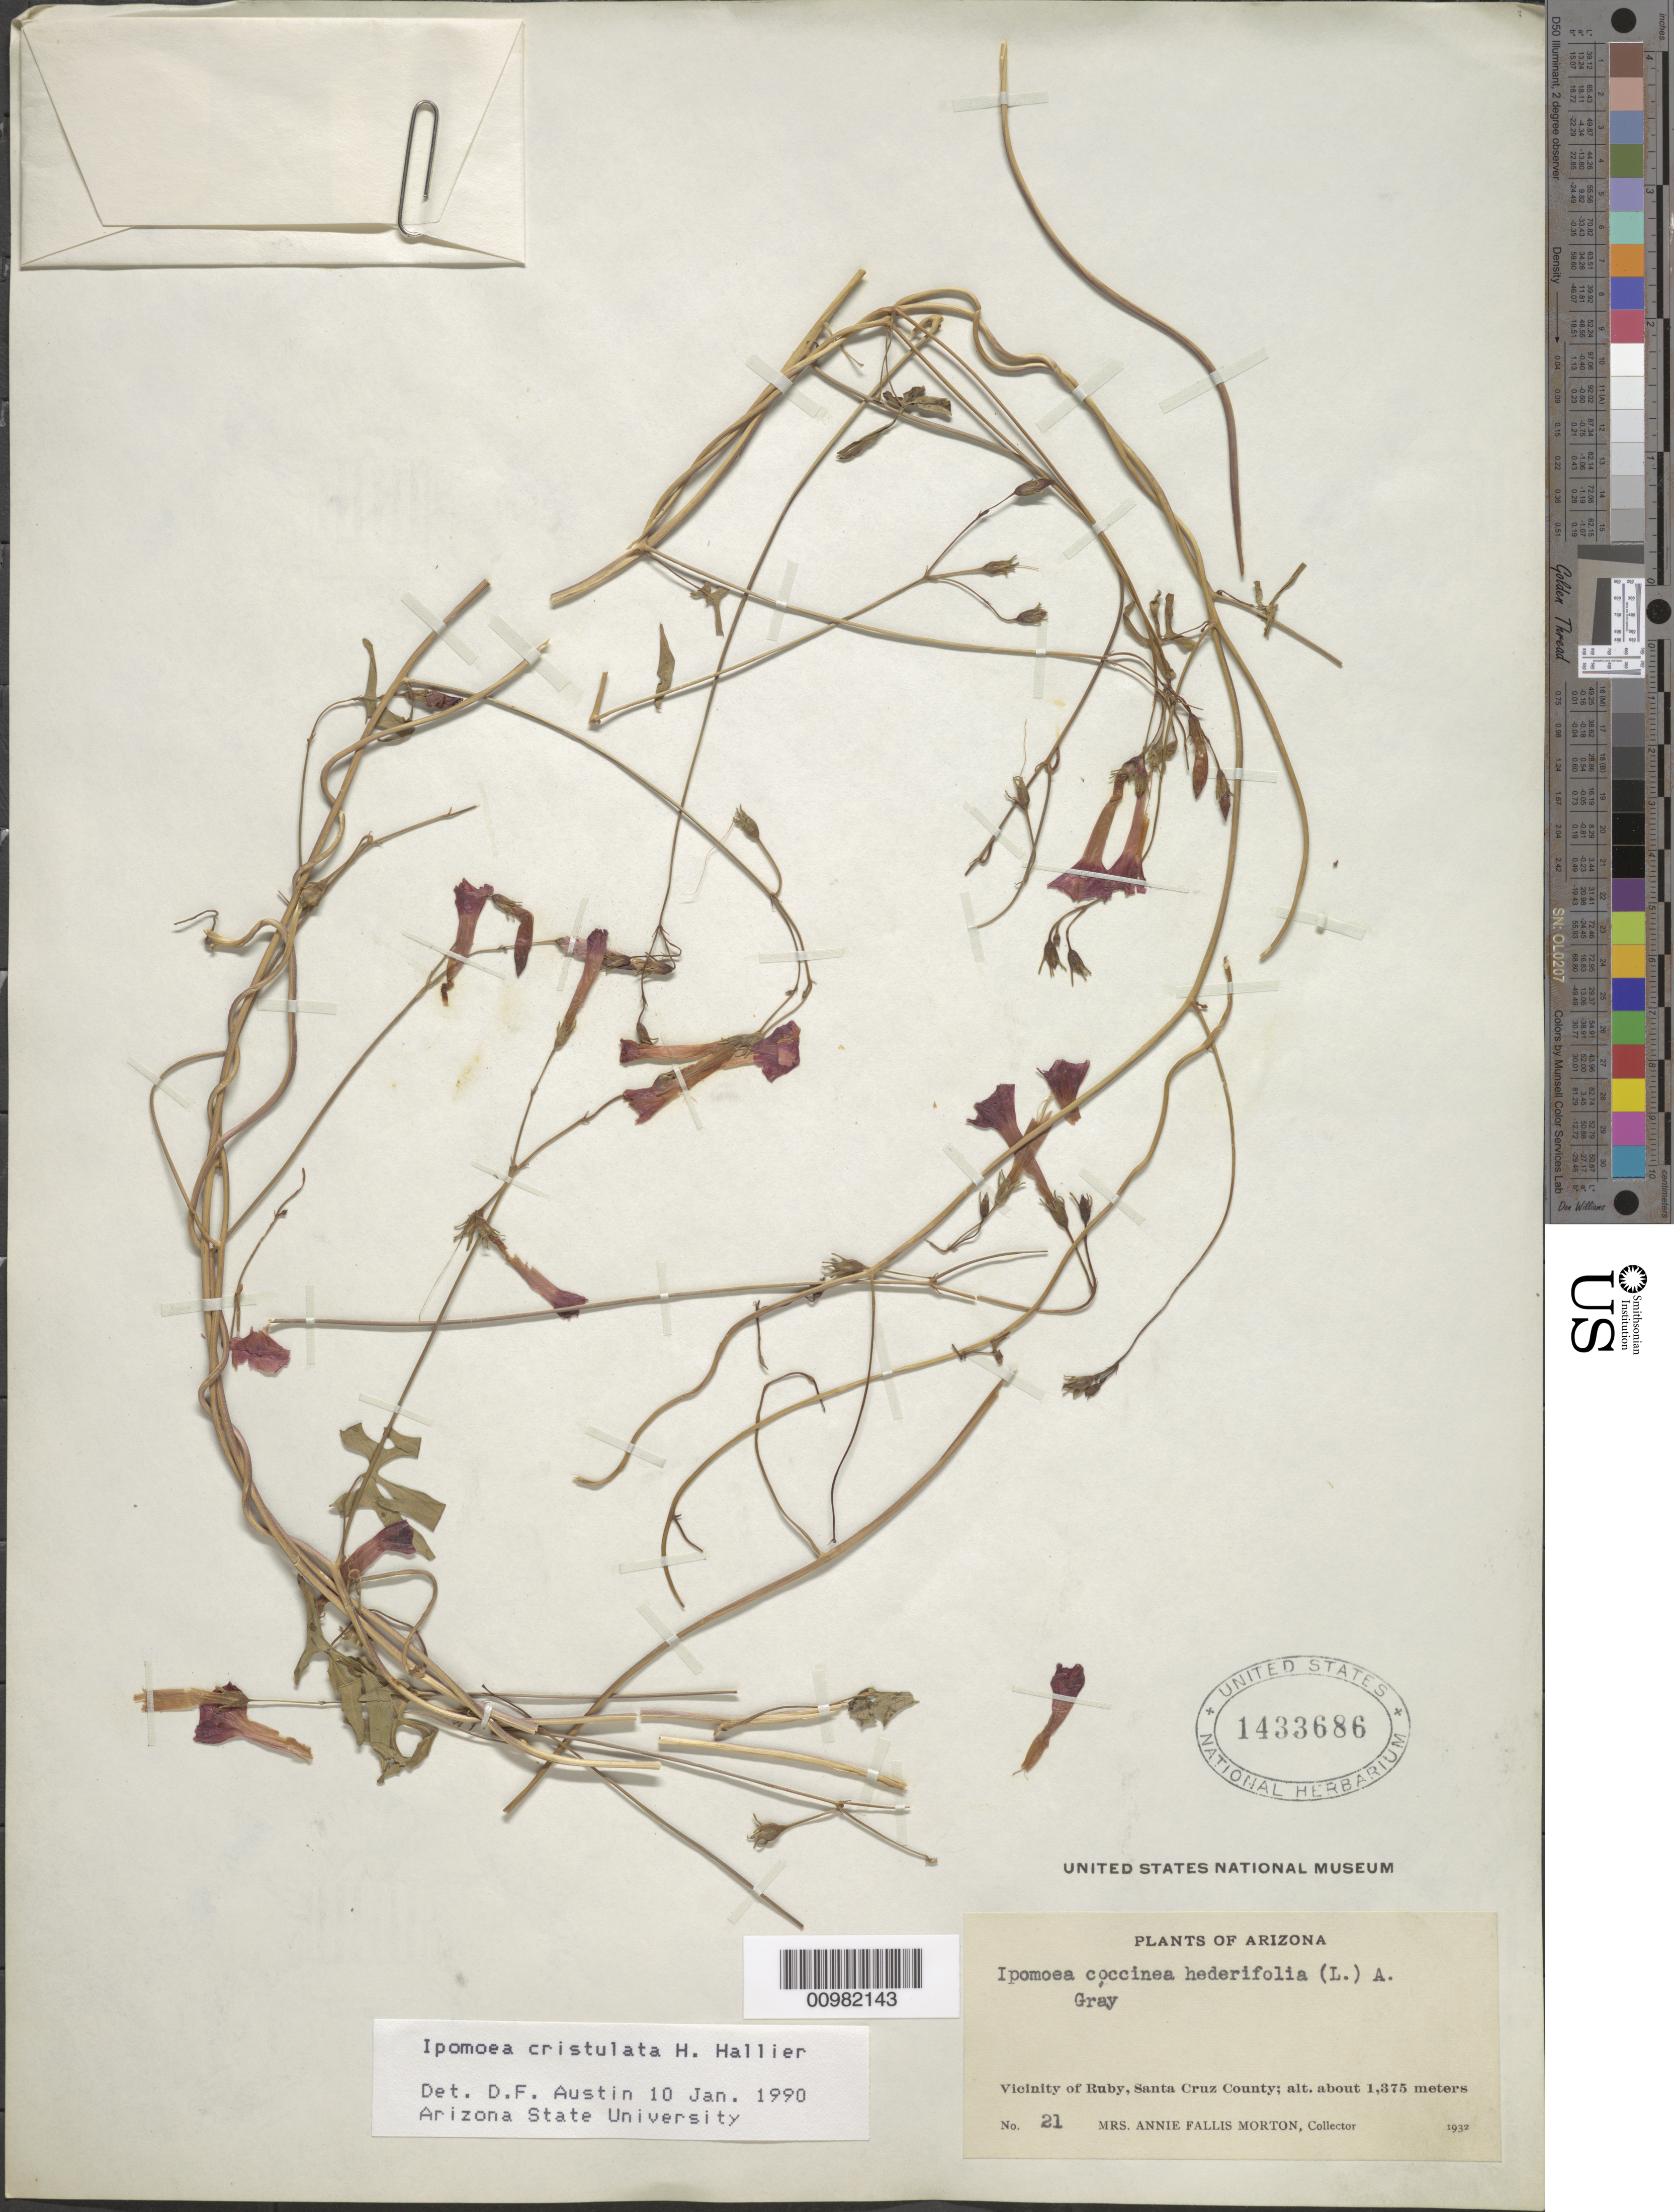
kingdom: Plantae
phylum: Tracheophyta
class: Magnoliopsida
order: Solanales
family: Convolvulaceae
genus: Ipomoea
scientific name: Ipomoea cristulata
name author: Hallier f.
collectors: A. F. Morton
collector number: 21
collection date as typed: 1932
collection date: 1932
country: United States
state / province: Arizona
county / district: Santa Cruz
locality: Vicinity of Ruby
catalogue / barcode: US 1433686